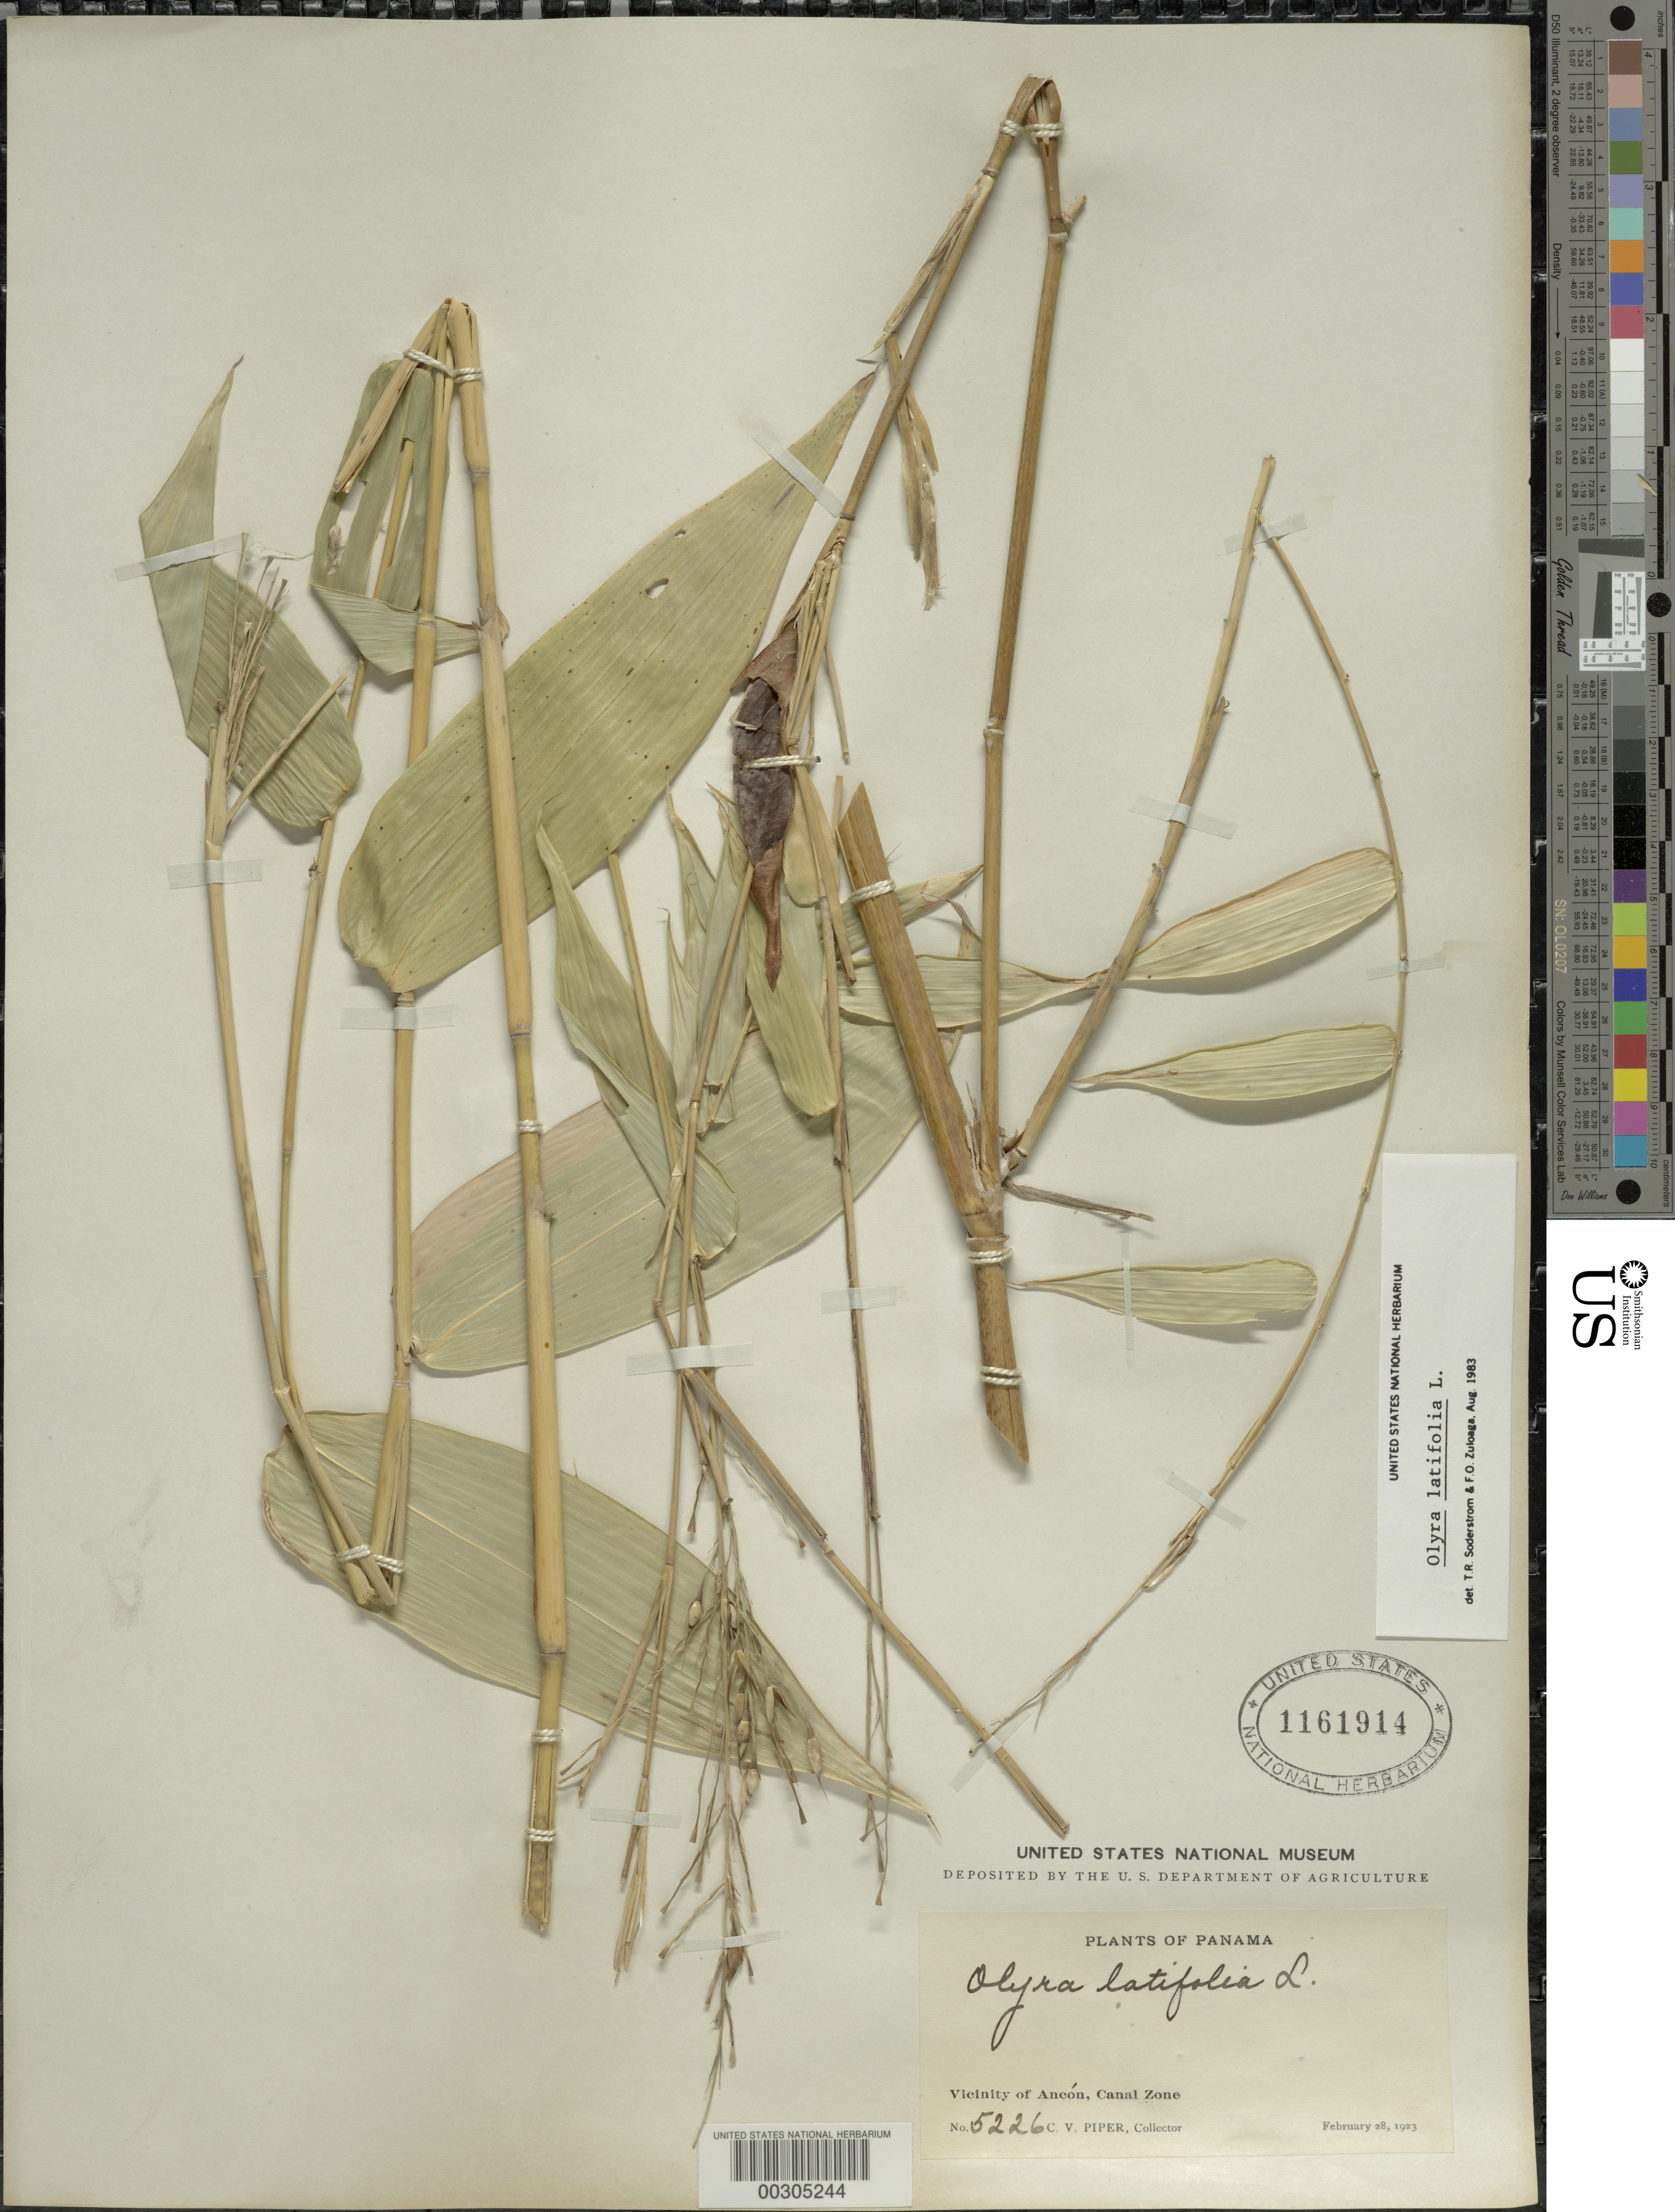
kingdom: Plantae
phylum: Tracheophyta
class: Liliopsida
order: Poales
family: Poaceae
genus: Olyra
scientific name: Olyra latifolia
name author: L.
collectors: C. V. Piper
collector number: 5226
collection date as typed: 28 Feb 1923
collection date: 1923-02-28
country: Panama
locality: Ancon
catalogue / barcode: US 1161914